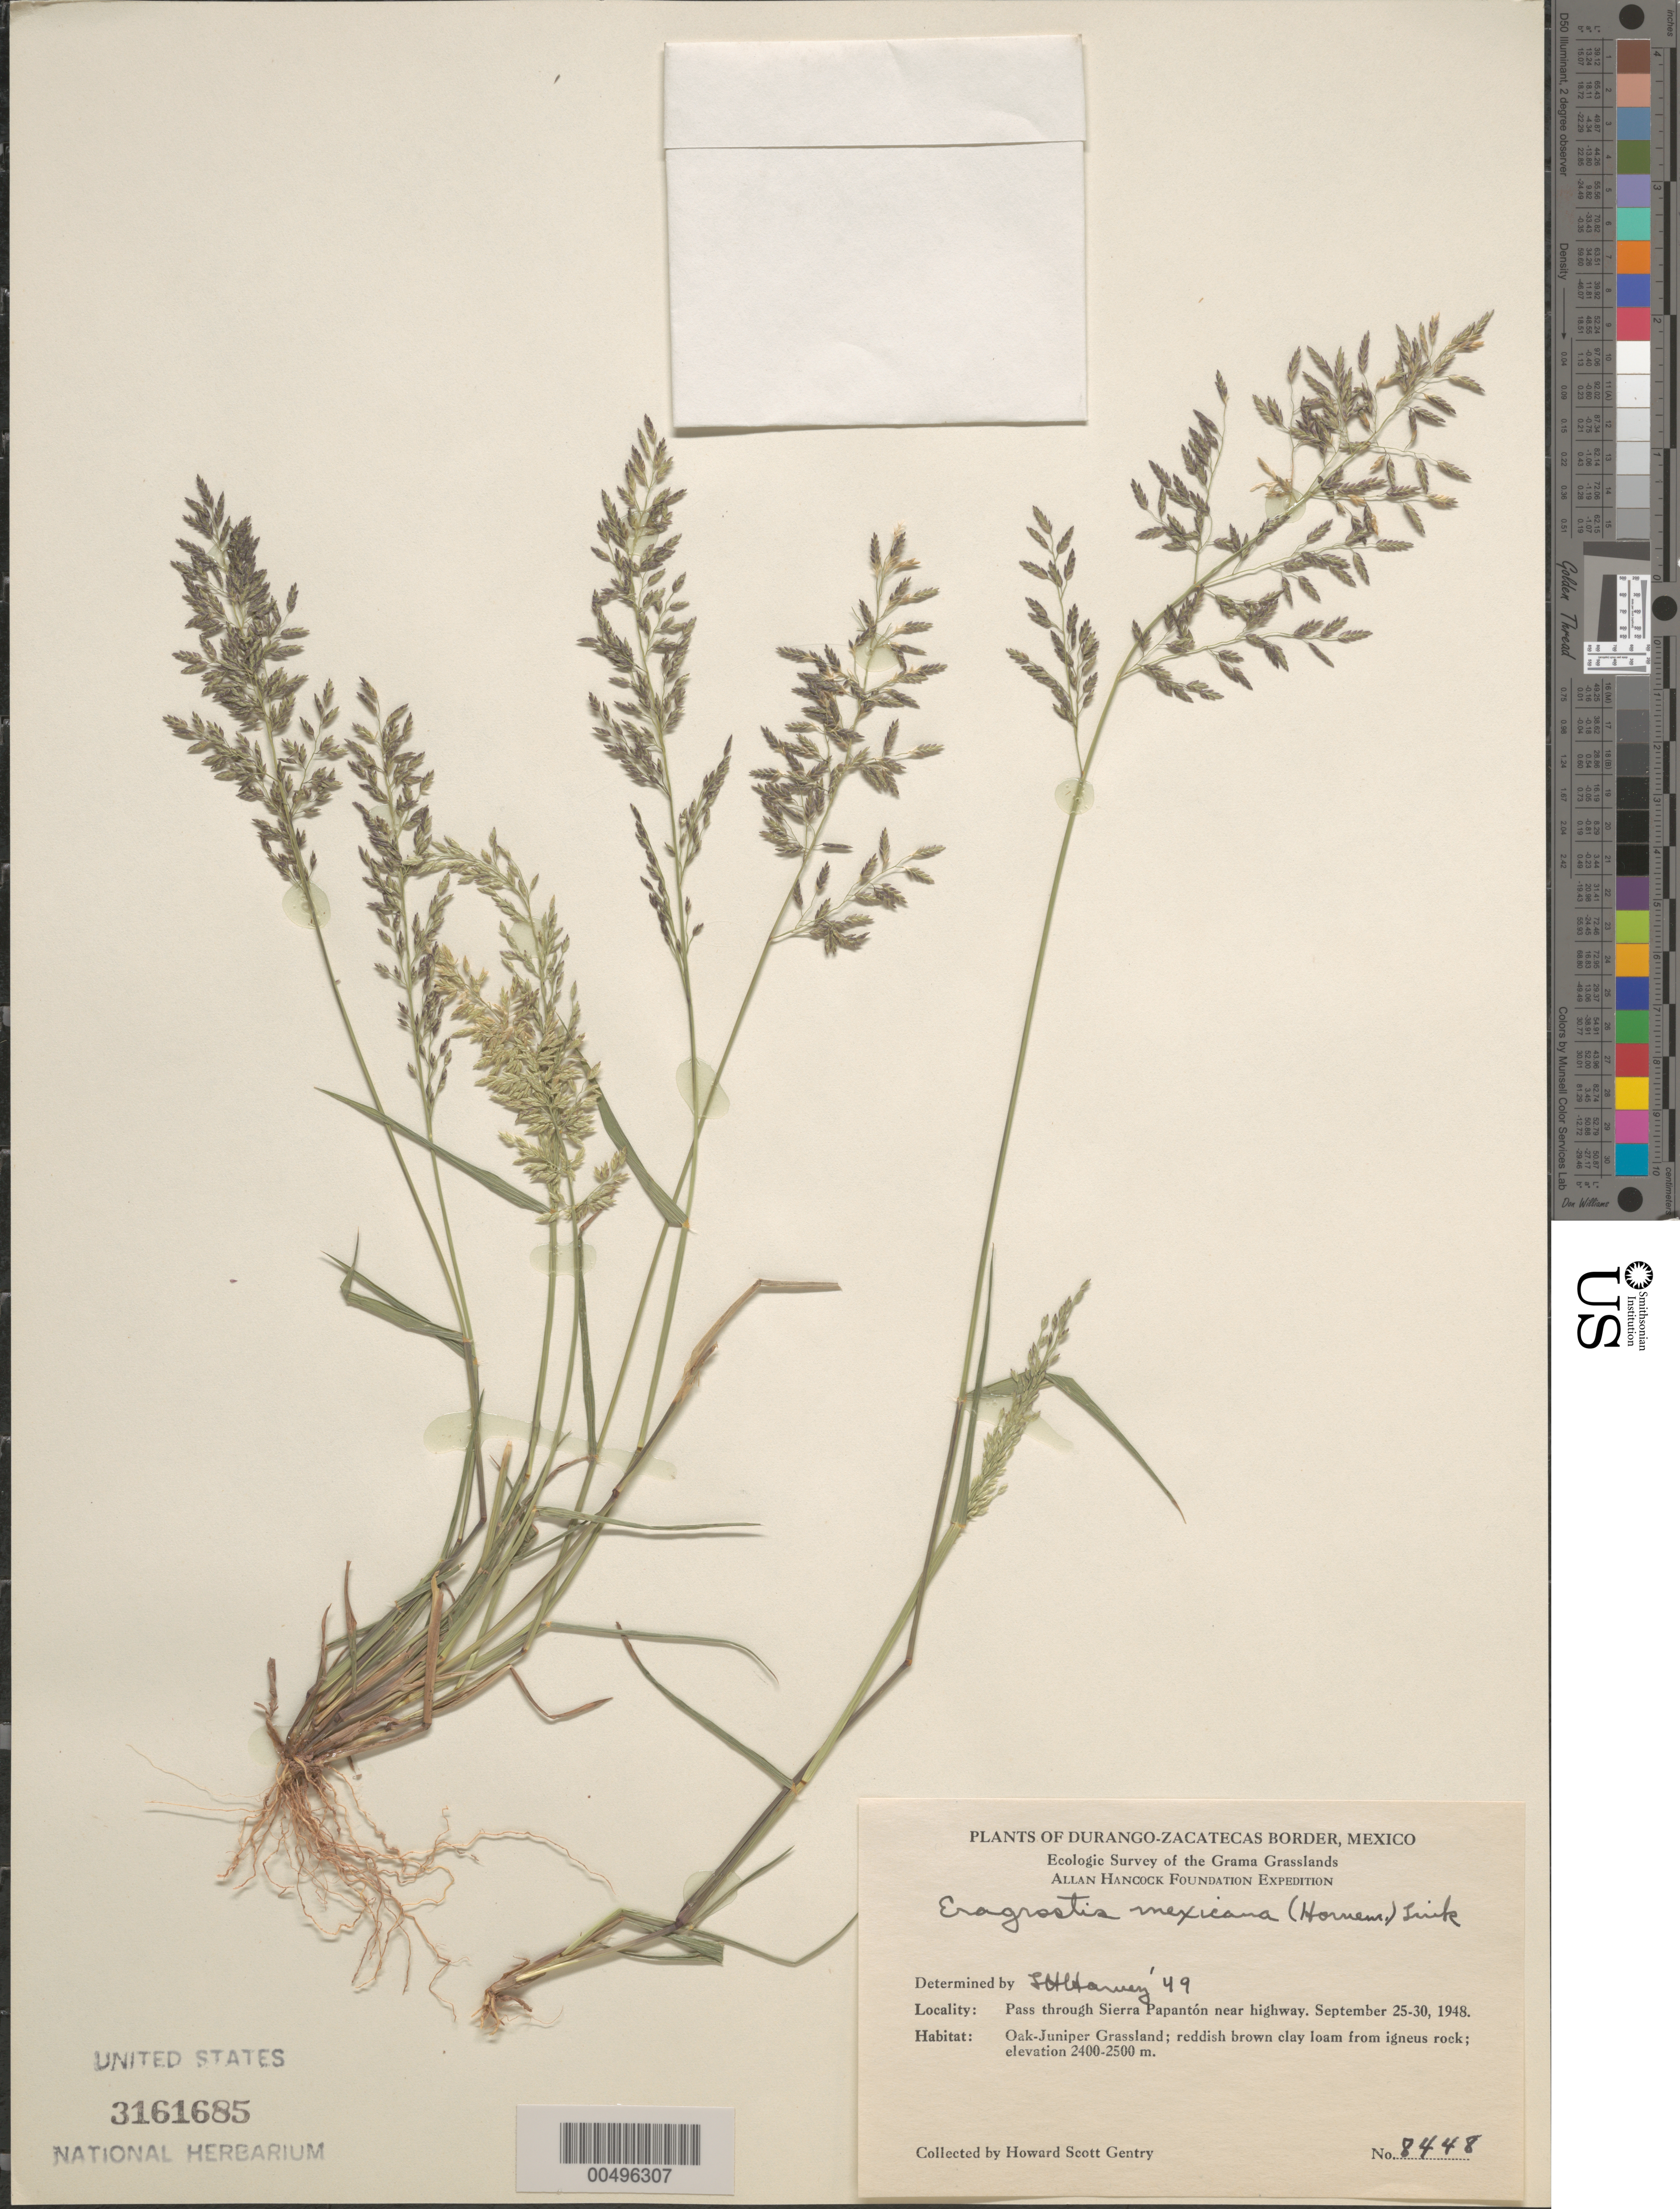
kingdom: Plantae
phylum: Tracheophyta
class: Liliopsida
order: Poales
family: Poaceae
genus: Eragrostis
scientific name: Eragrostis mexicana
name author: (Hornem.) Link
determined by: Harvey, L. H.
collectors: H. S. Gentry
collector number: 8448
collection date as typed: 25 Sep 1948 to 30 Sep 1948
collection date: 1948-09-25/1948-09-30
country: Mexico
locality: Durango - Zacatecas border, pass through Sierra Papantón near hwy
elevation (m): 2400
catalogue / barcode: US 3161685